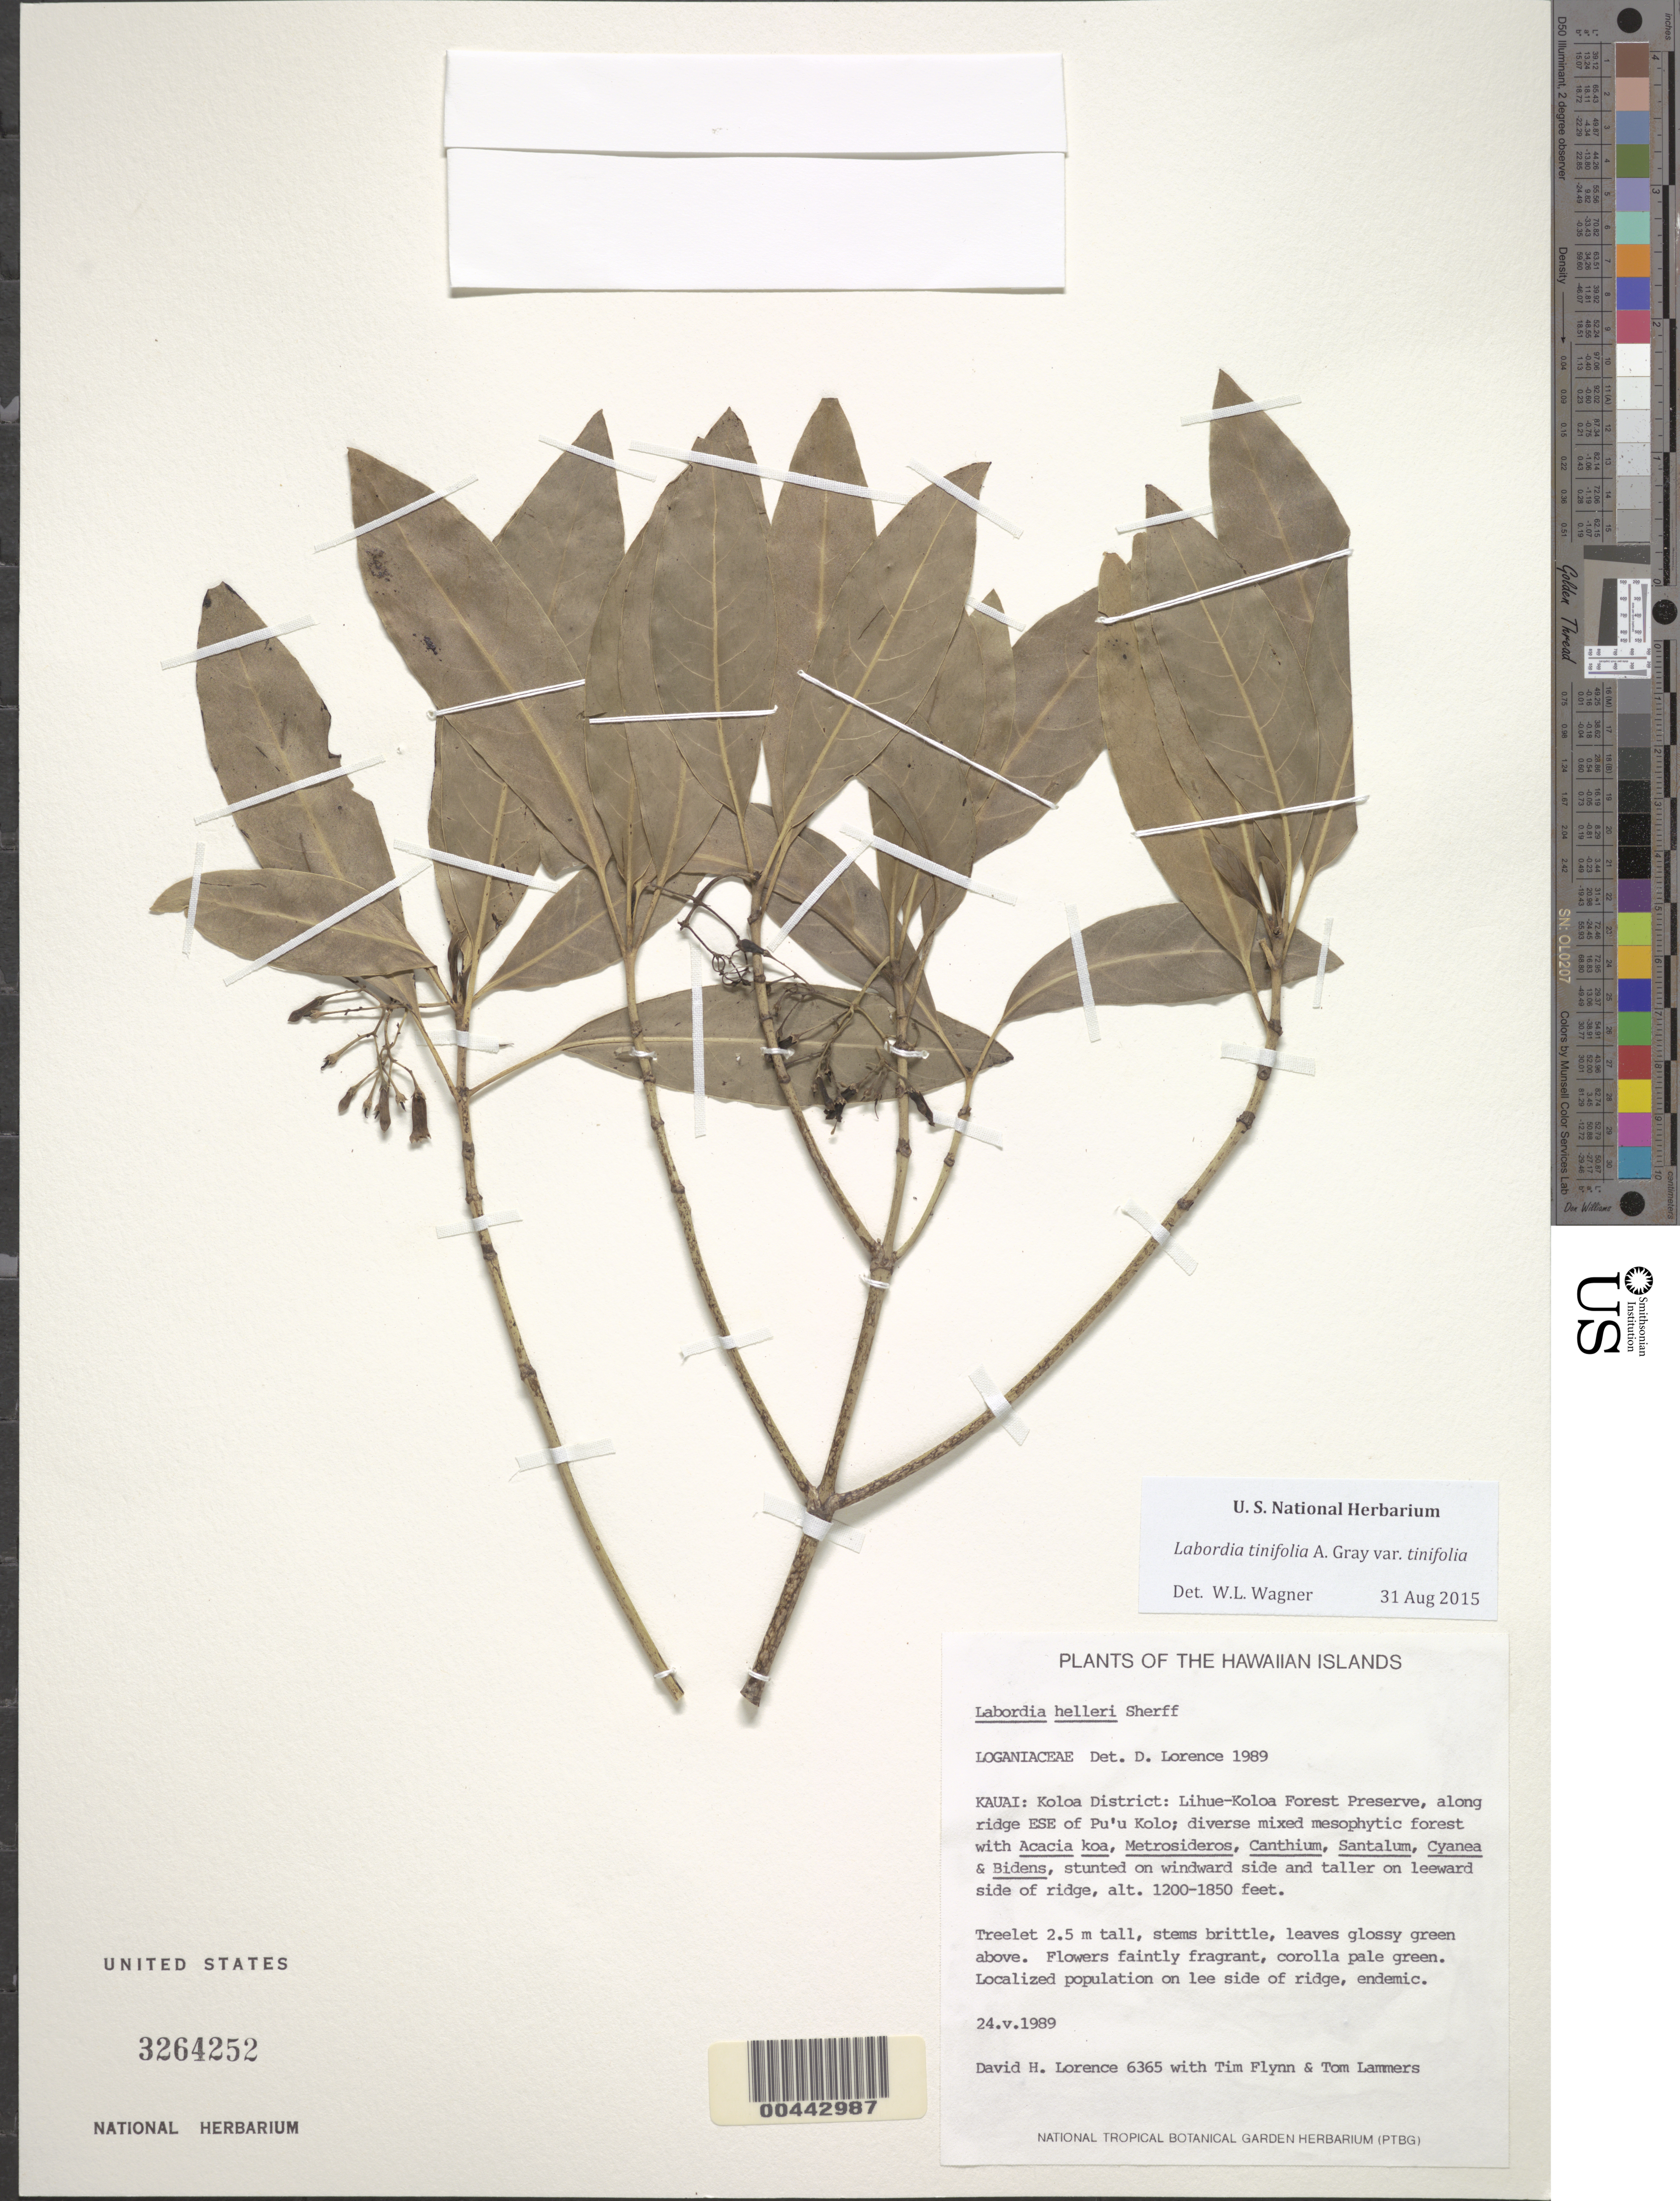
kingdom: Plantae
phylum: Tracheophyta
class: Magnoliopsida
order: Gentianales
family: Loganiaceae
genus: Geniostoma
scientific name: Geniostoma tinifolium var. tinifolium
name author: A. Gray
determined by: Wagner, W. L., (BOT), Smithsonian Institution - National Museum of Natural History (UNITED STATES)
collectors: D. Lorence, T. W. Flynn & T. G. Lammers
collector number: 6365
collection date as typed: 24 May 1989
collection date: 1989-05-24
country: United States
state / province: Hawaii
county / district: Kauai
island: Kaua'i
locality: Koloa District: Lihue-Koloa Forest Preserve, along ridge ESE of Pu'u Kolo.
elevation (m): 366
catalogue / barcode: US 3264252